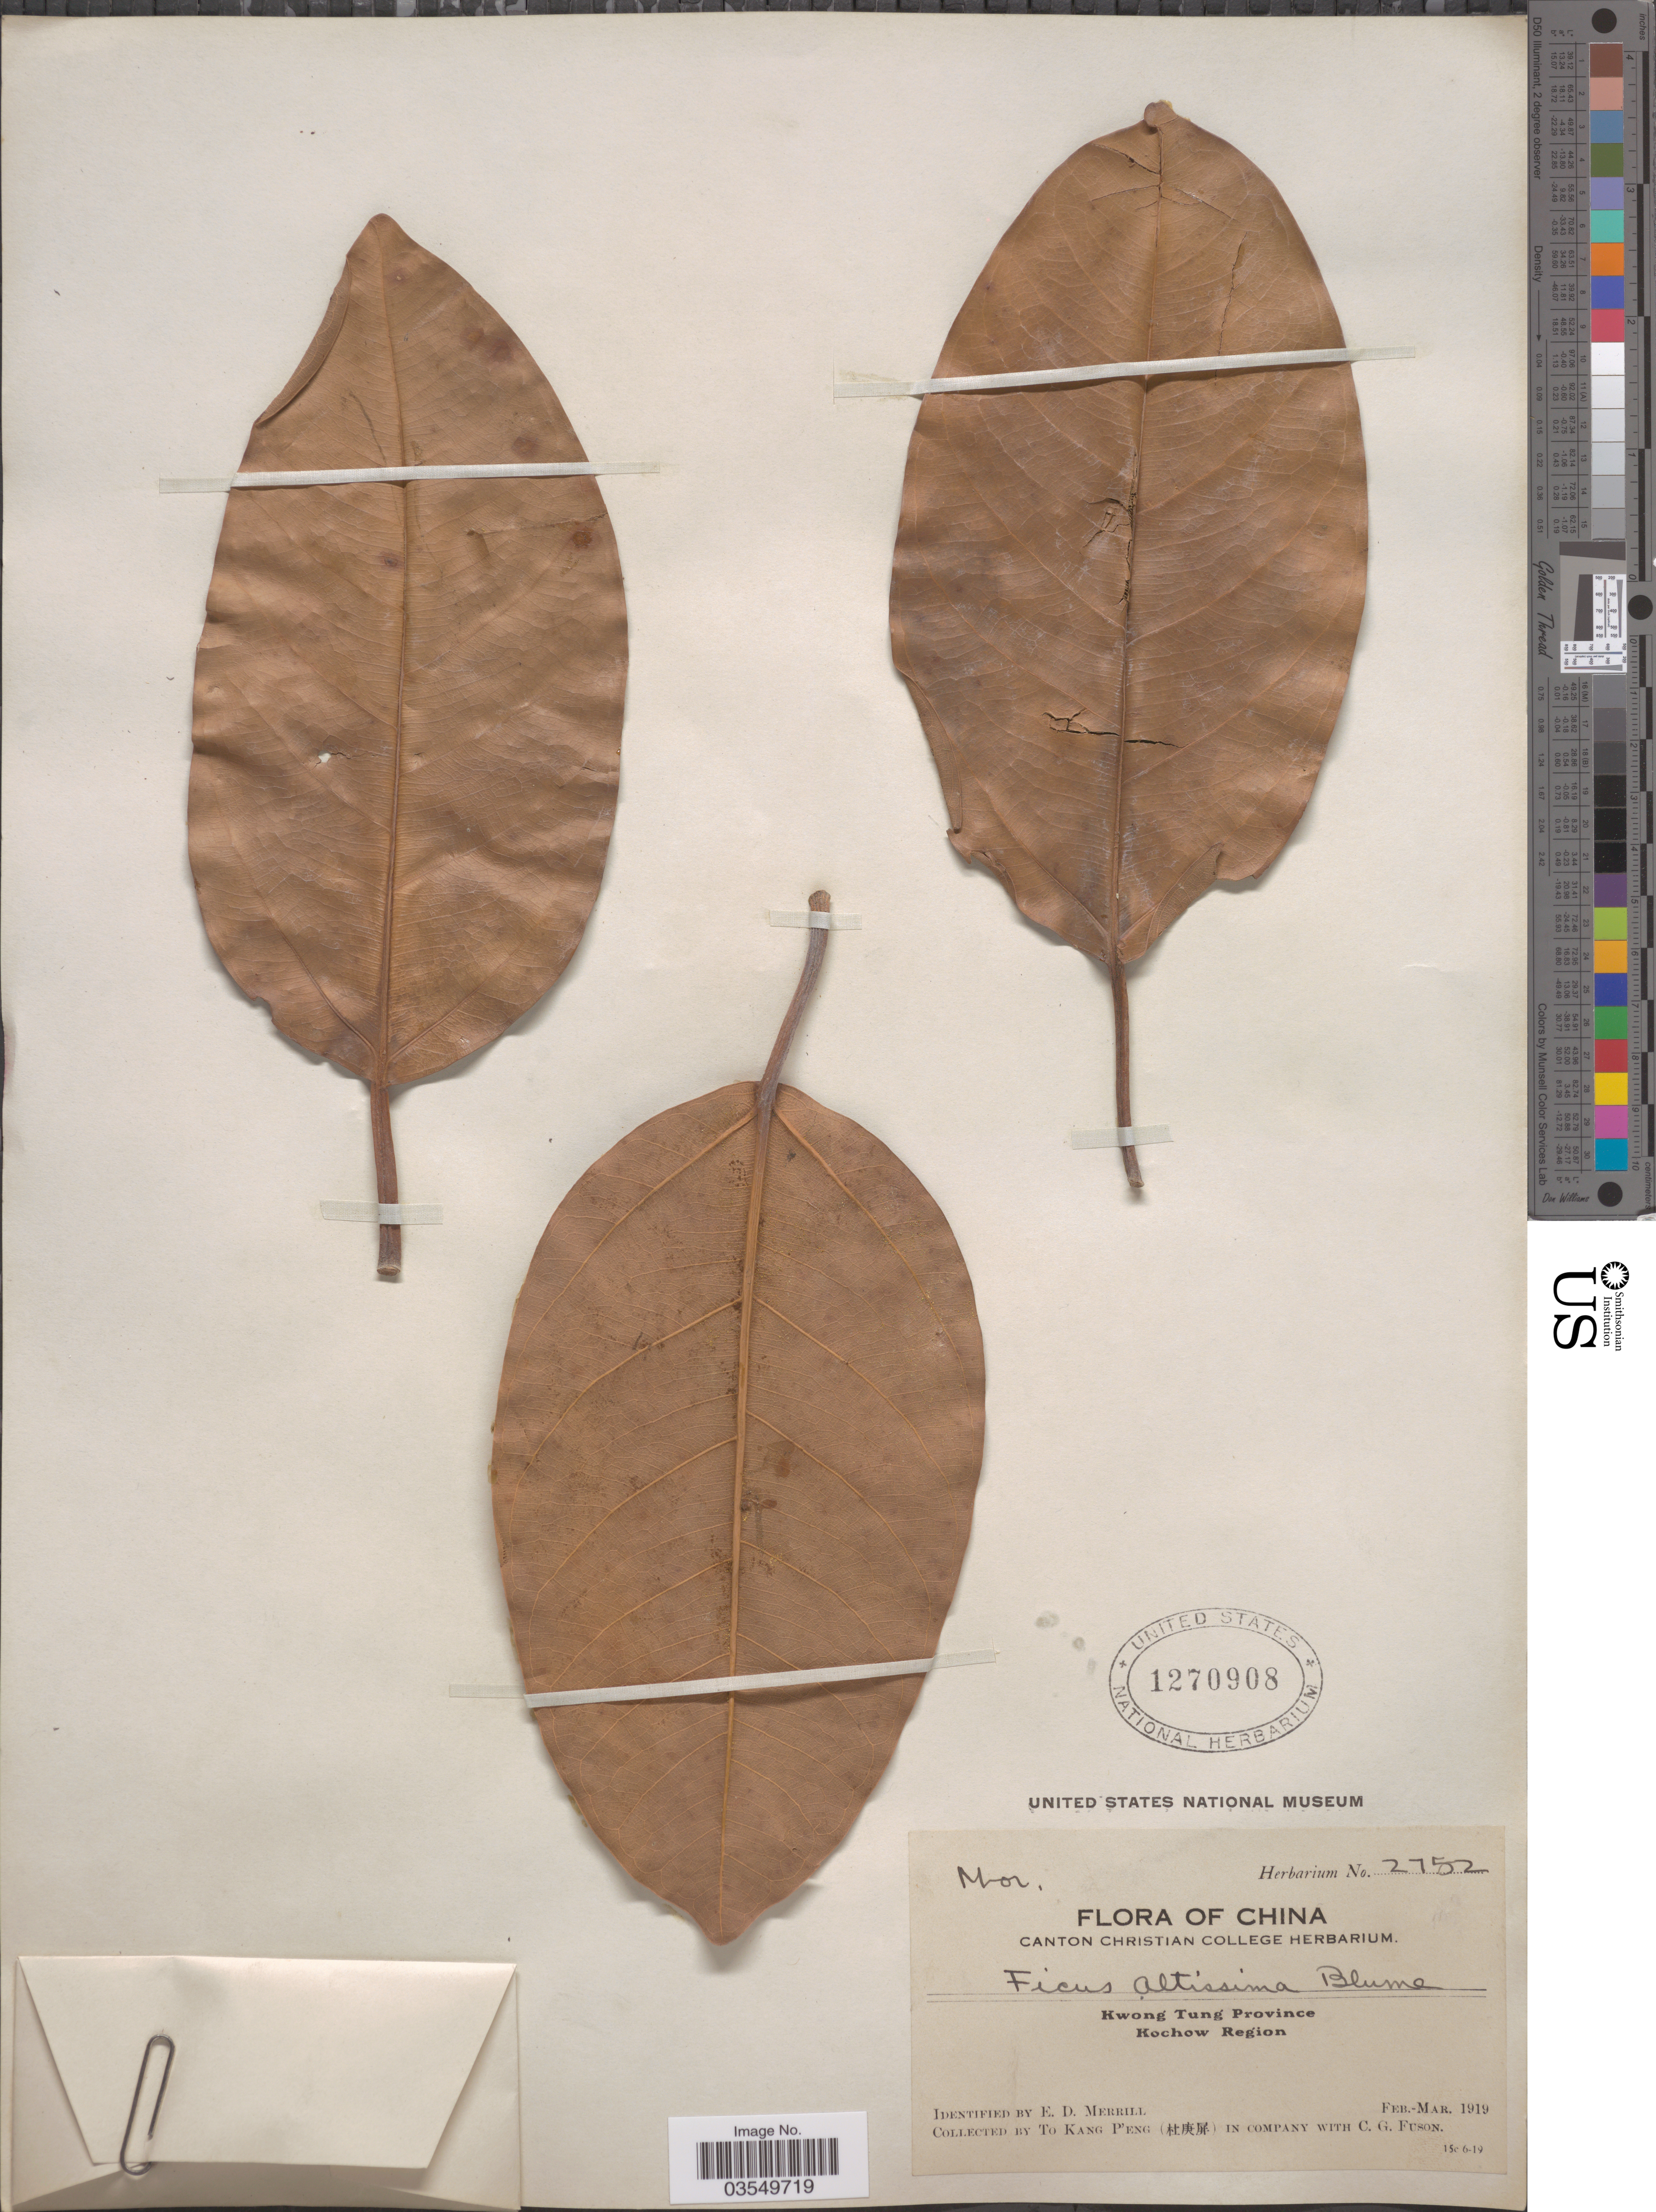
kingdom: Plantae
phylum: Tracheophyta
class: Magnoliopsida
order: Rosales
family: Moraceae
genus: Ficus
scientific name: Ficus altissima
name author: Blume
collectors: To Kang P'eng & C. Fuson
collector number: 2752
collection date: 1919-02/1919-03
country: China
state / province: Guangdong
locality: Kwong Tung Province. Kochow Region.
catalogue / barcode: US 1270908